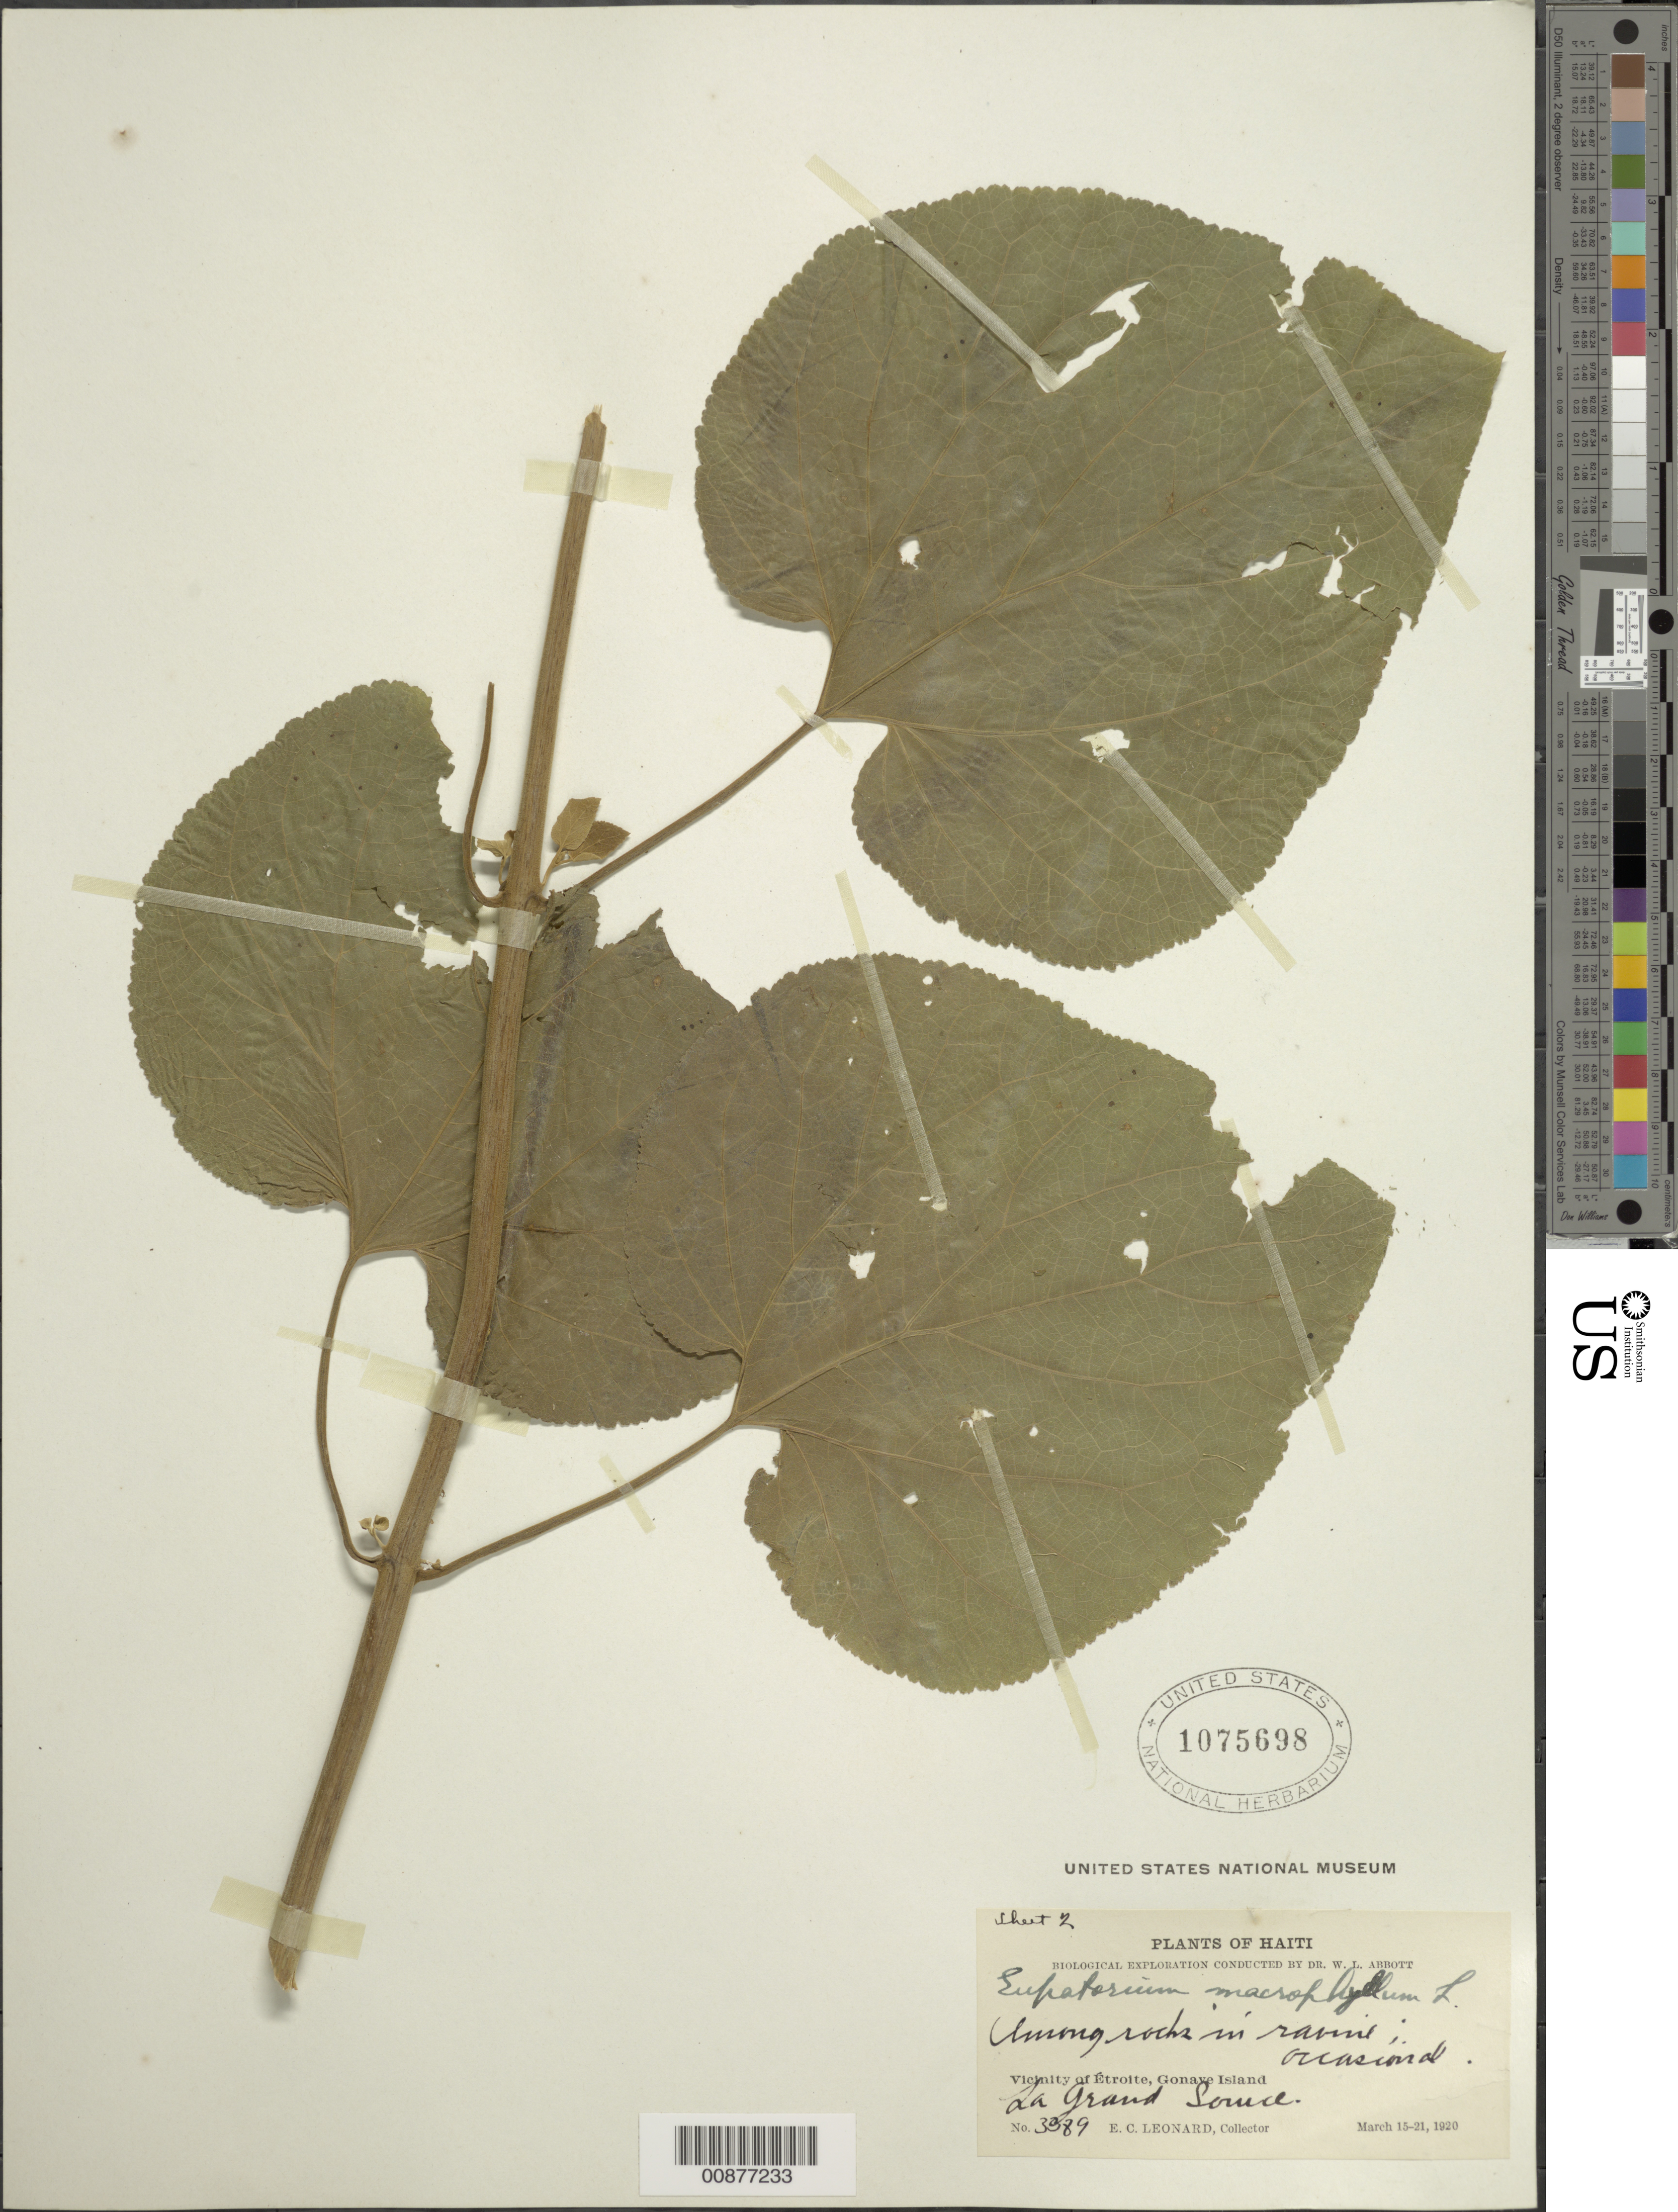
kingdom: Plantae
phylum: Tracheophyta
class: Magnoliopsida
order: Asterales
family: Asteraceae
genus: Hebeclinium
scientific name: Hebeclinium macrophyllum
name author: (L.) DC.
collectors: E. C. Leonard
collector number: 3389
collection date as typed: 15 Mar 1920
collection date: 1920-03-15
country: Haiti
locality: Vicinity of Étroite, Gonave Island. La Grand Source.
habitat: Among rock in ravine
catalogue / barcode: US 1075698